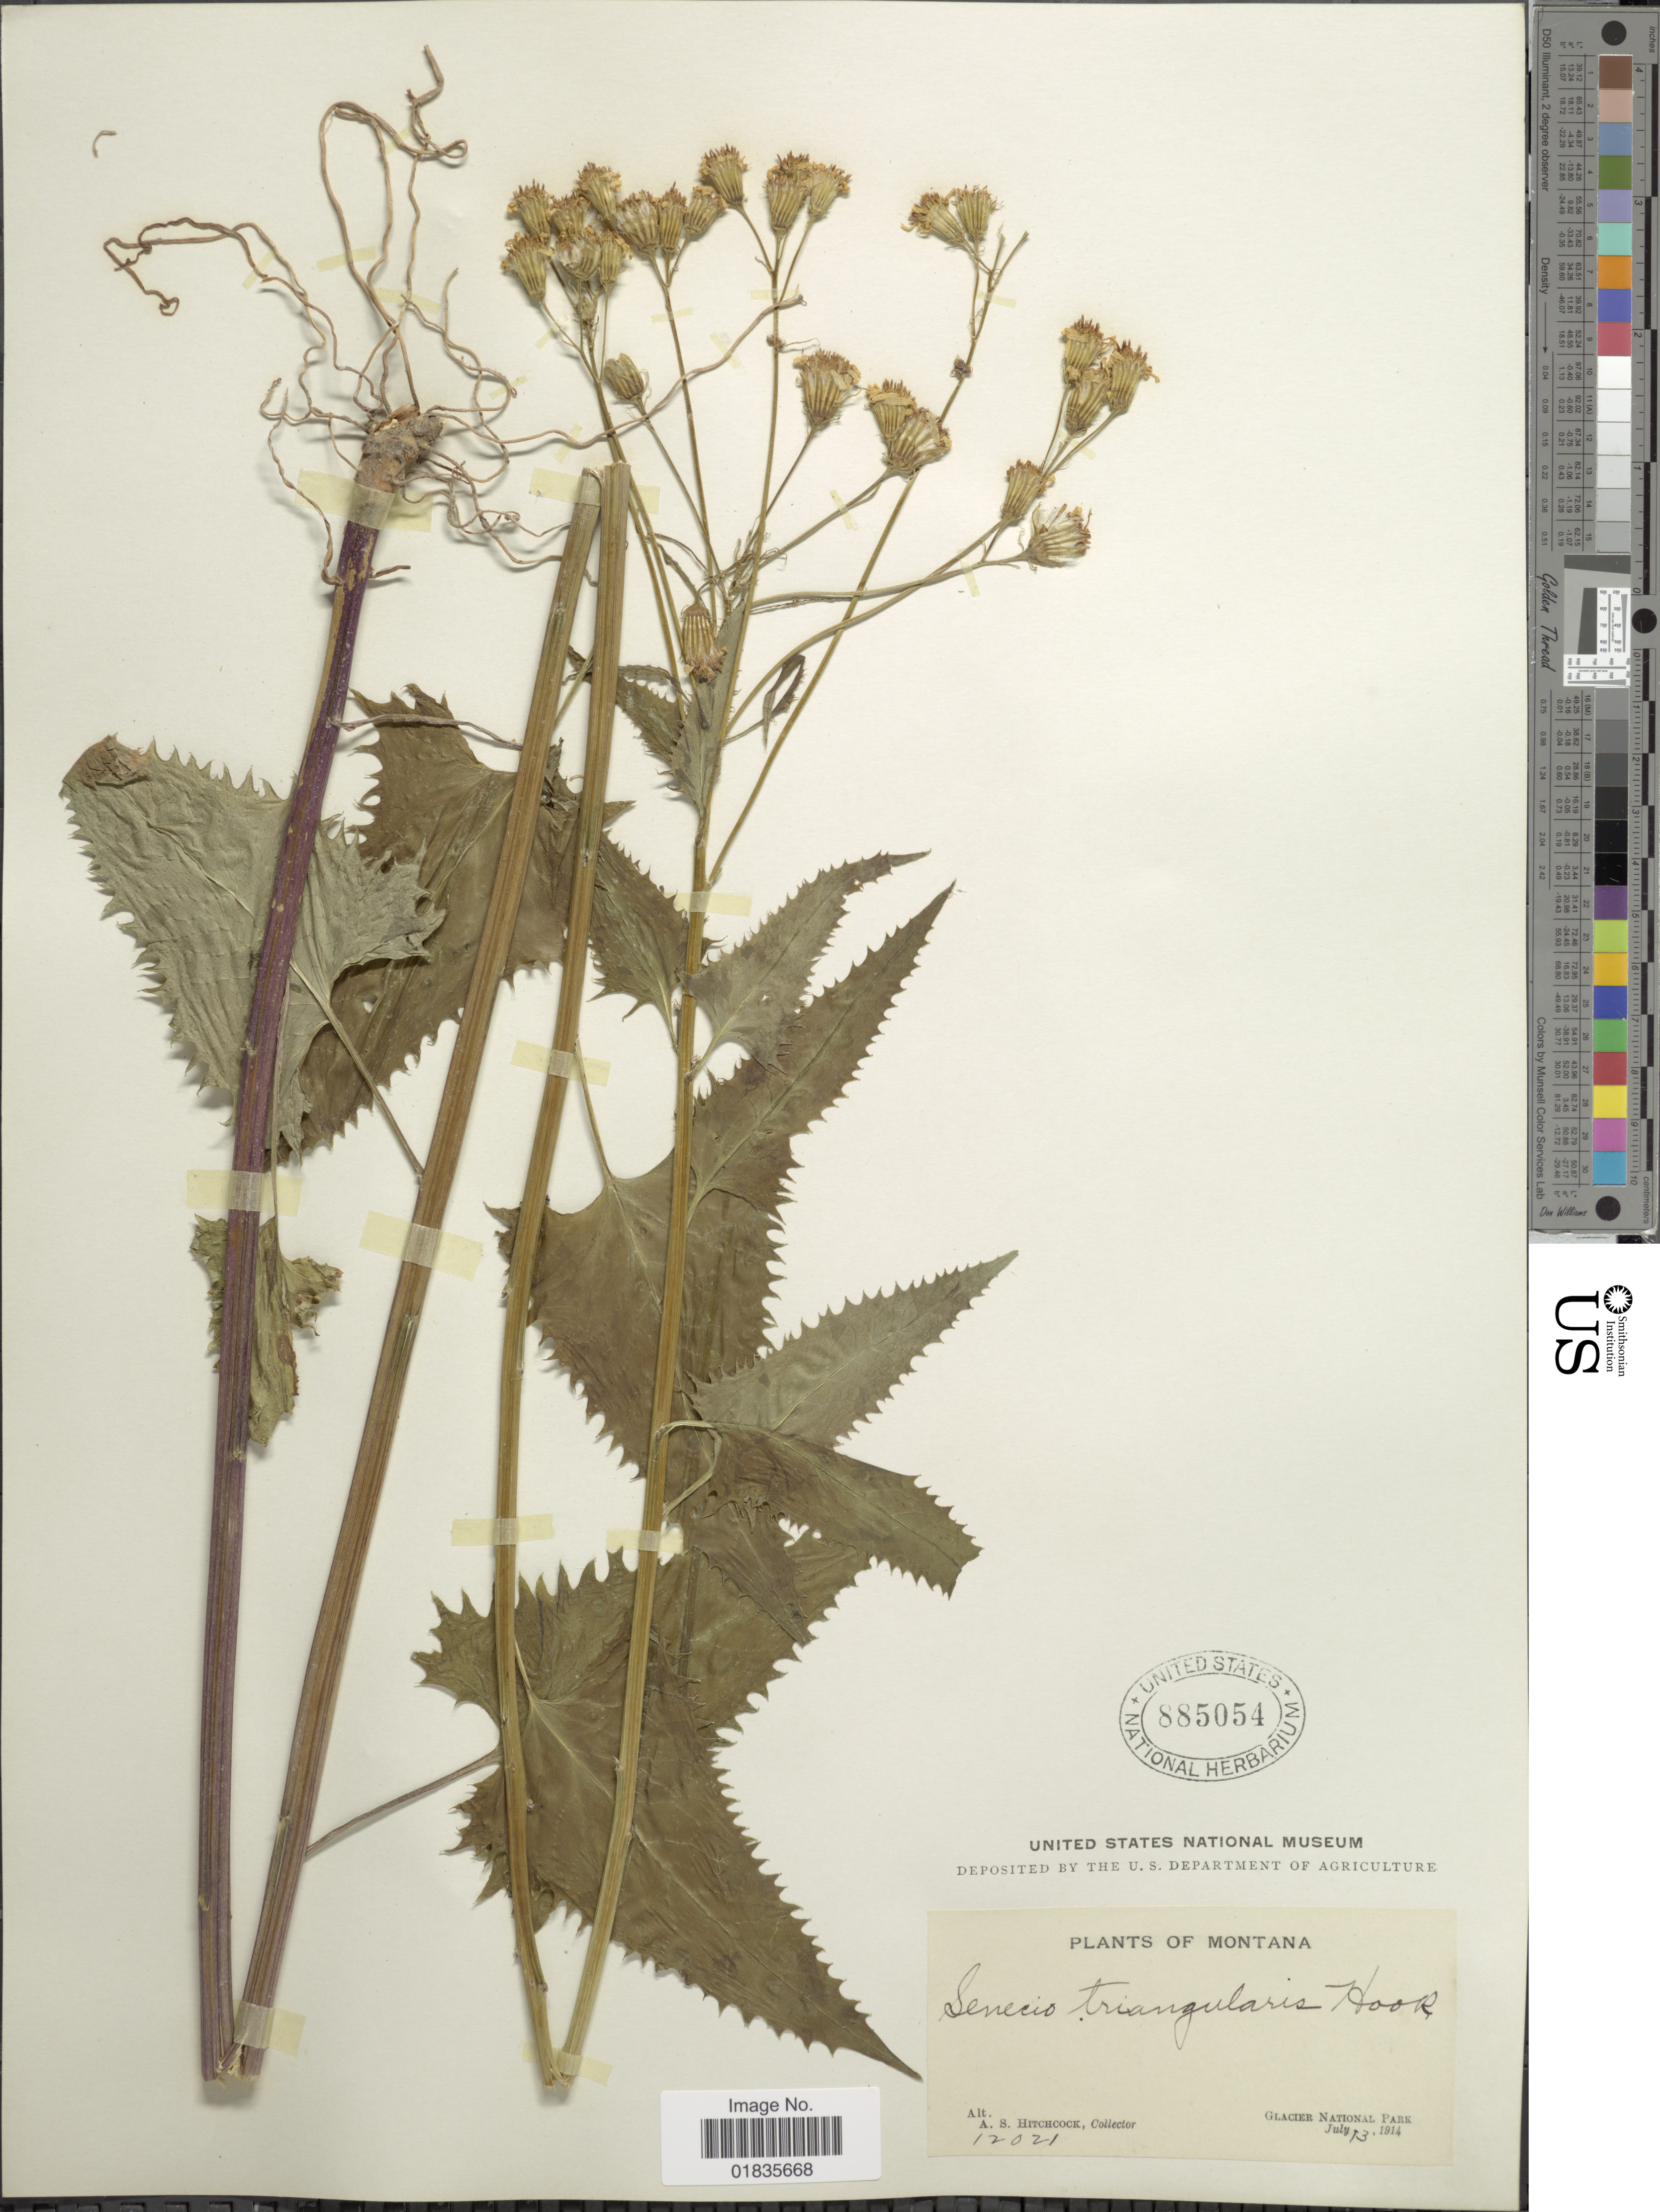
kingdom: Plantae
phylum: Tracheophyta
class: Magnoliopsida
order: Asterales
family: Asteraceae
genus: Senecio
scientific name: Senecio triangularis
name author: Hook.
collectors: A. S. Hitchcock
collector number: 12021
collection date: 1914-07-13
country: United States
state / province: Montana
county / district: Flathead / Glacier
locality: Glacier National Park.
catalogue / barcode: US 885054